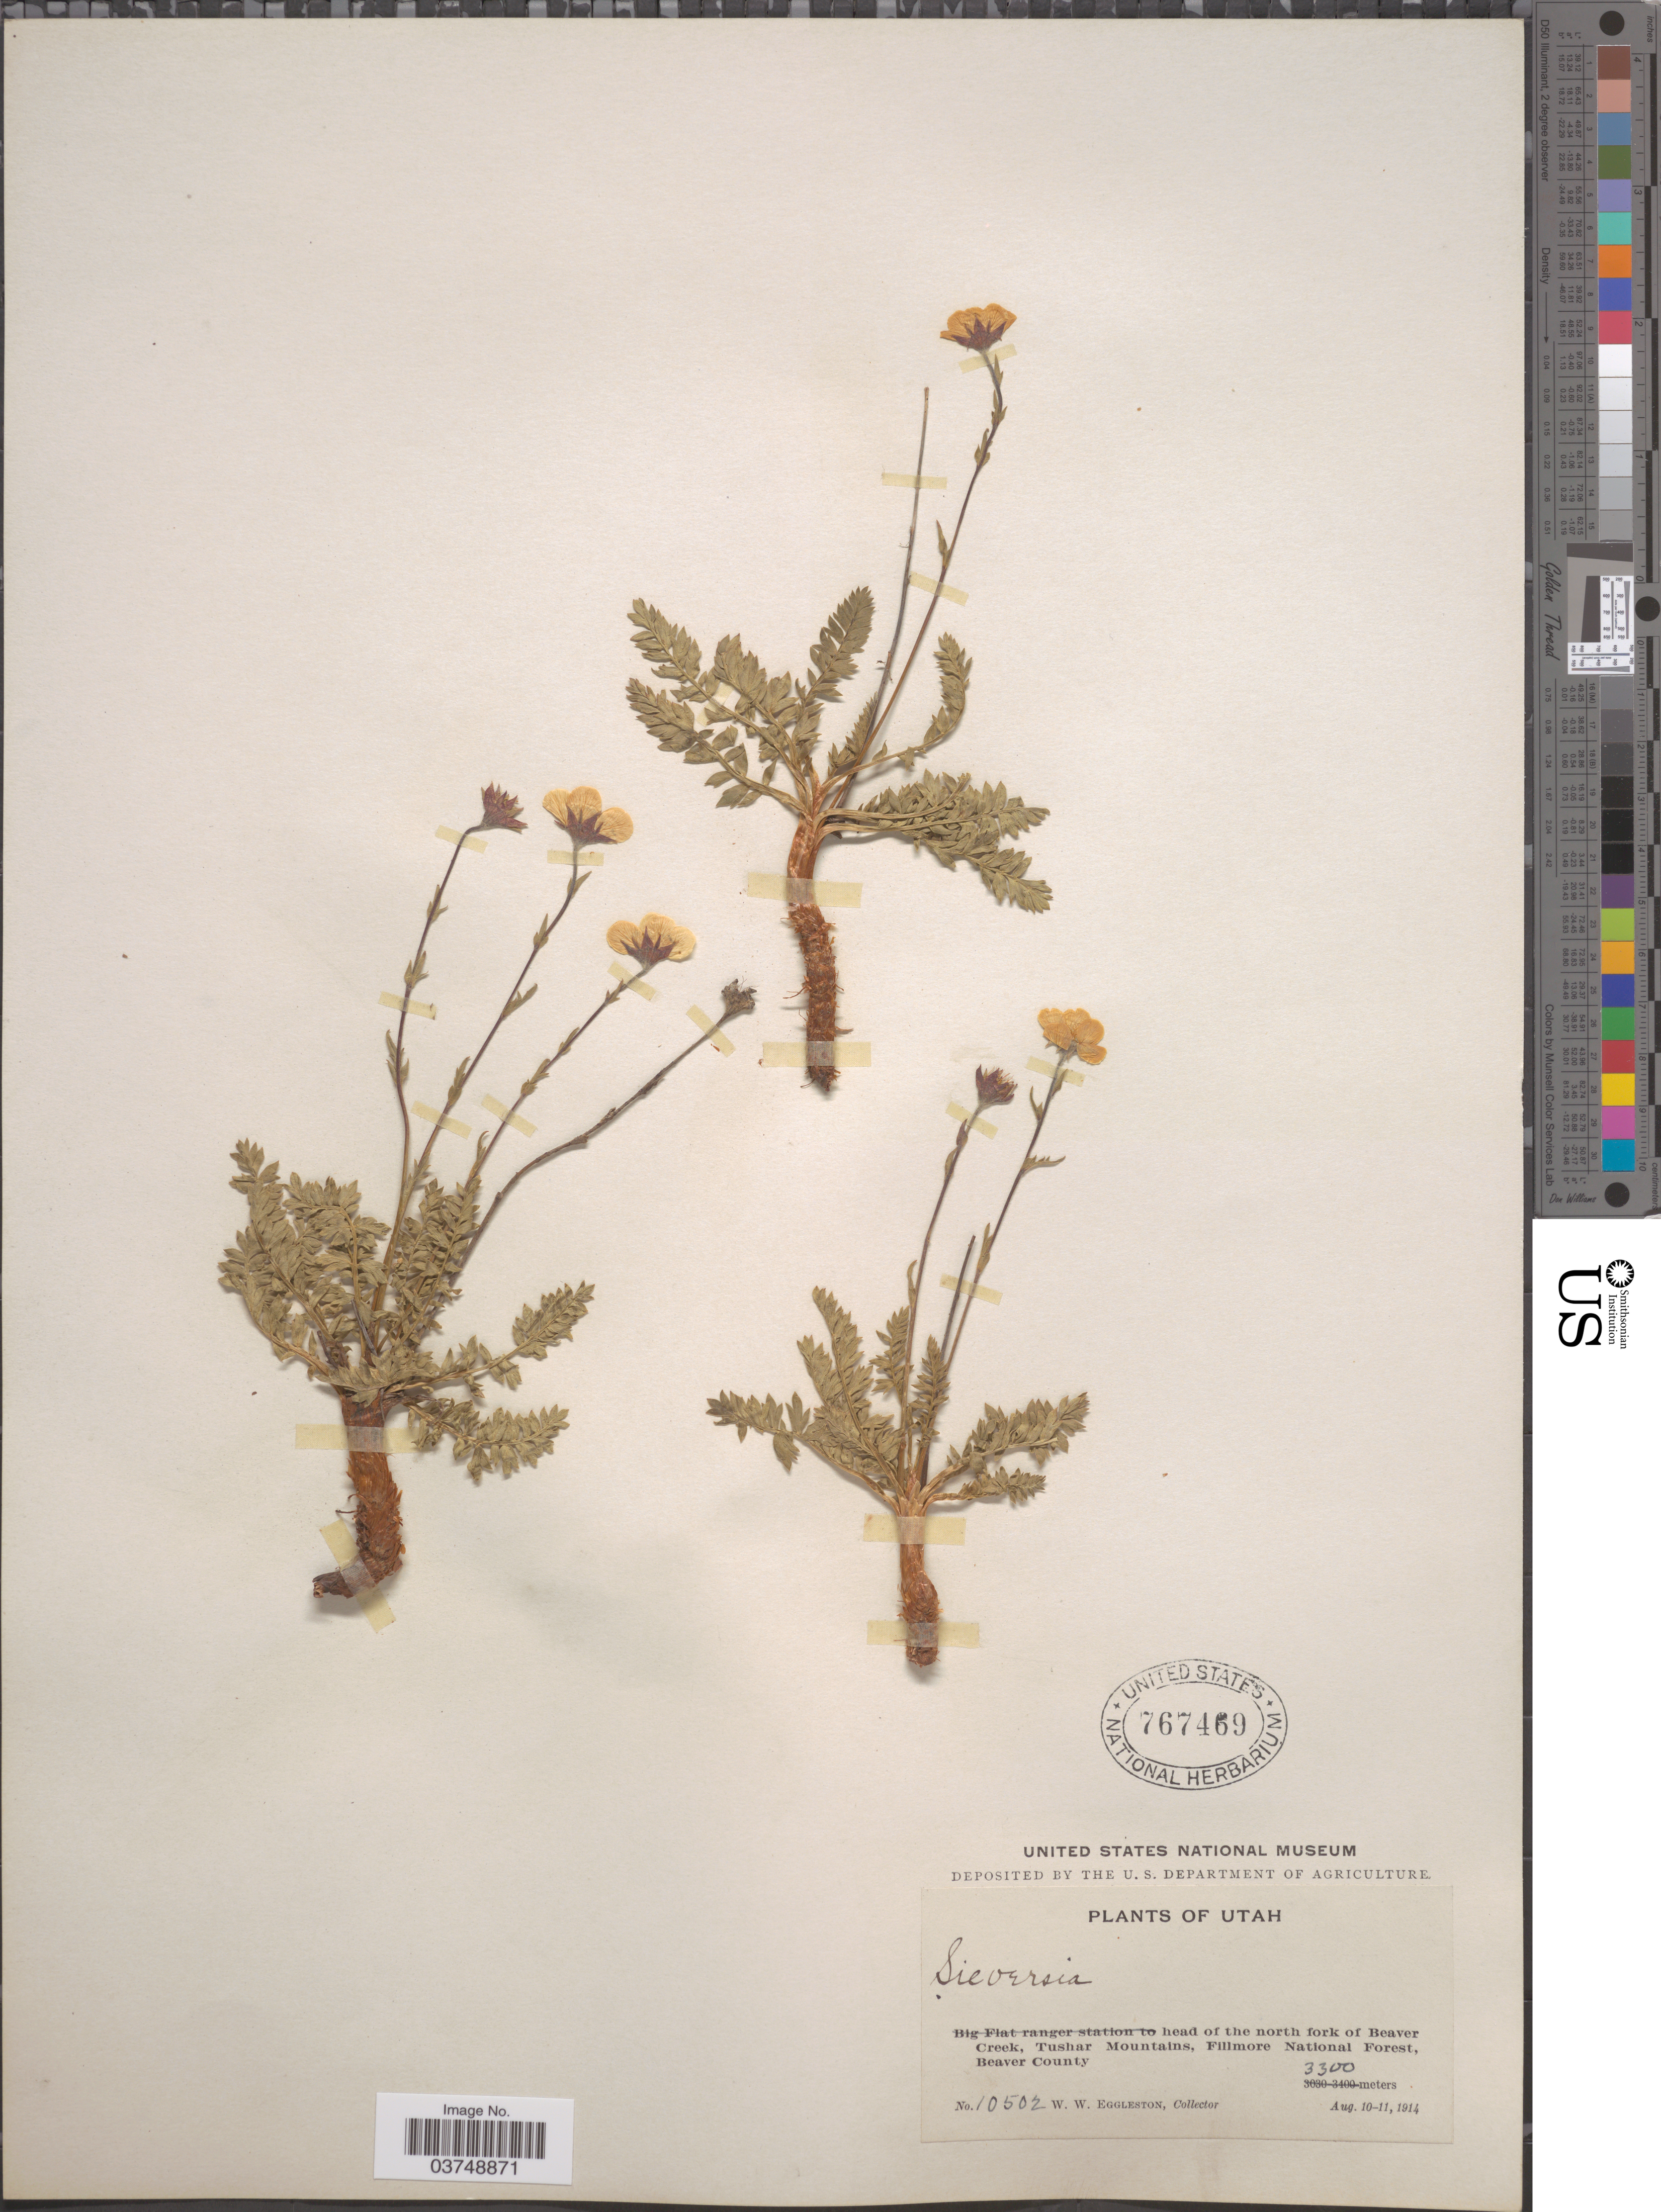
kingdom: Plantae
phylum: Tracheophyta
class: Magnoliopsida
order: Rosales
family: Rosaceae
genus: Geum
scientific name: Geum sp.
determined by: Strong, Mark T., (BOT), Smithsonian Institution - National Museum of Natural History (UNITED STATES)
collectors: W. W. Eggleston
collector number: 10502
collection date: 1914-08-10/1914-08-11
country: United States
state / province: Utah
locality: Head of the north fork of Beaver Creek, Tushar Mountains, Fillmore National Forest, Beaver County.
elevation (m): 3300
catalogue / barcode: US 767469